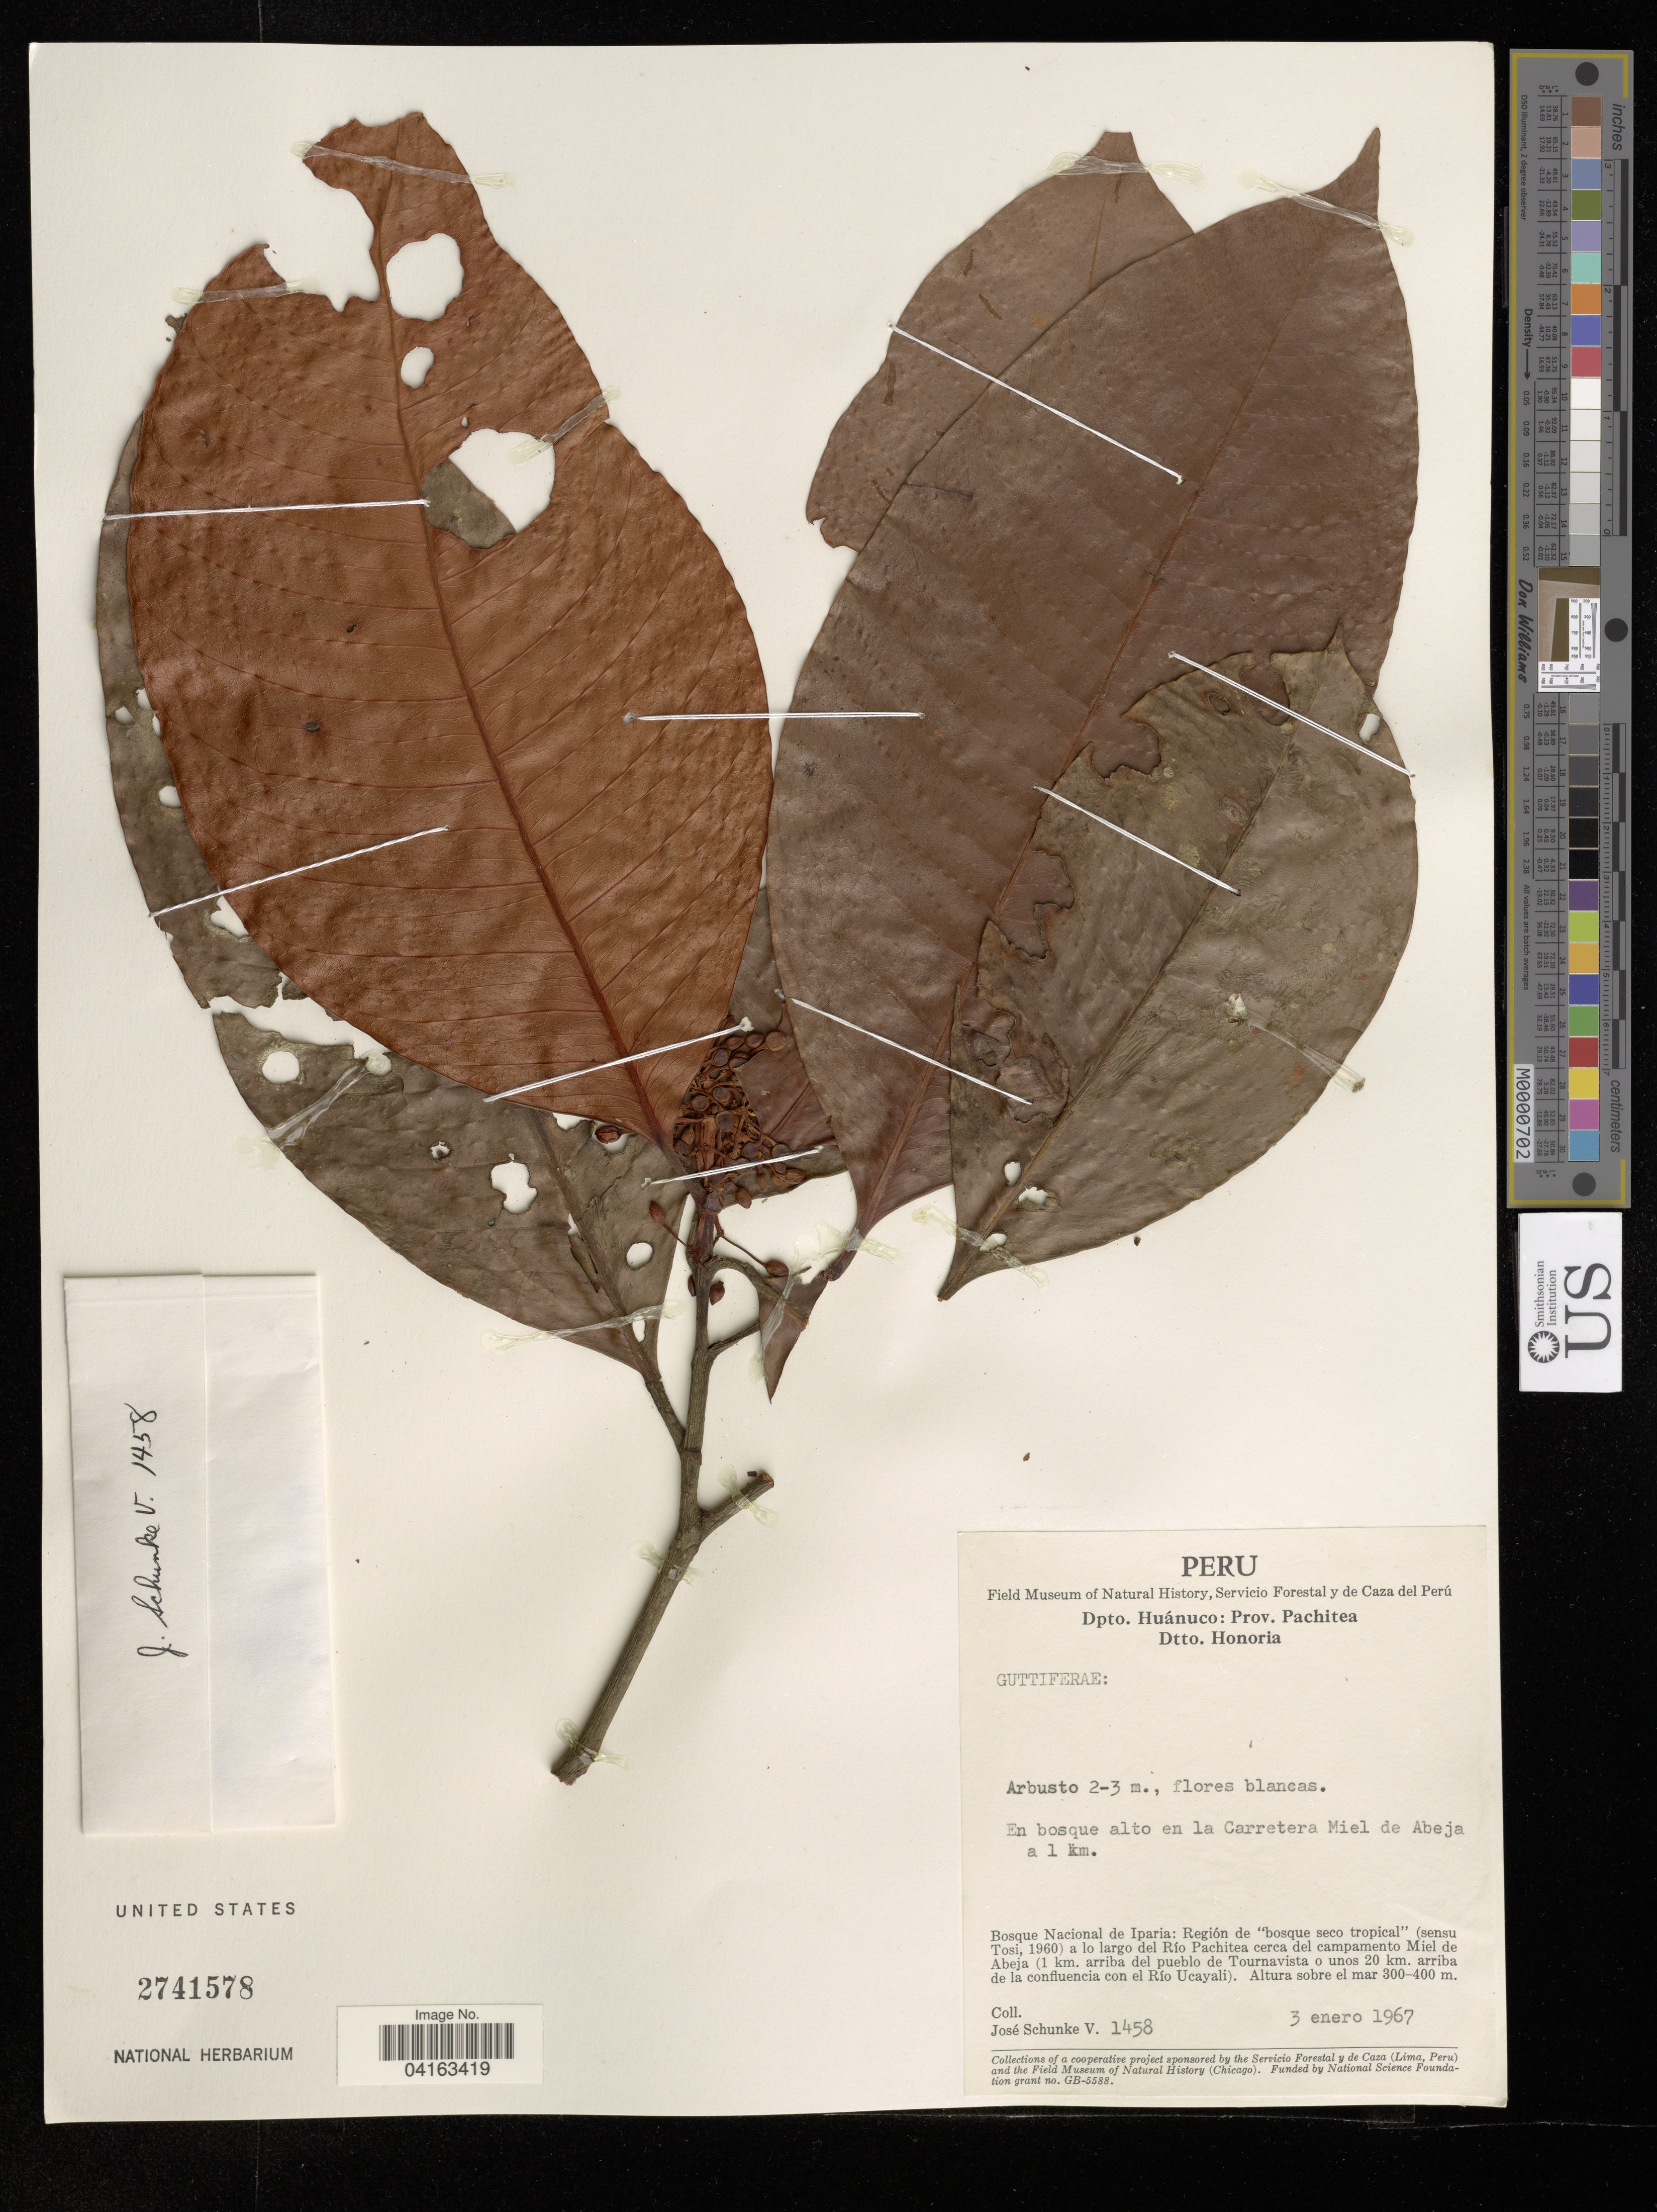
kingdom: Plantae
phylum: Tracheophyta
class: Magnoliopsida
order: Malpighiales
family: Clusiaceae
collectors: J. Schunke Vigo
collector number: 1458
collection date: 1967-01-03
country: Peru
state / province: Huánuco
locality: Dpto. Huánico: Prov. Pachitea. Dtto. Honoria. En bosque alto en la Carretera Miel de Abeja a 1 km.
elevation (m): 300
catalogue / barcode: US 2741578